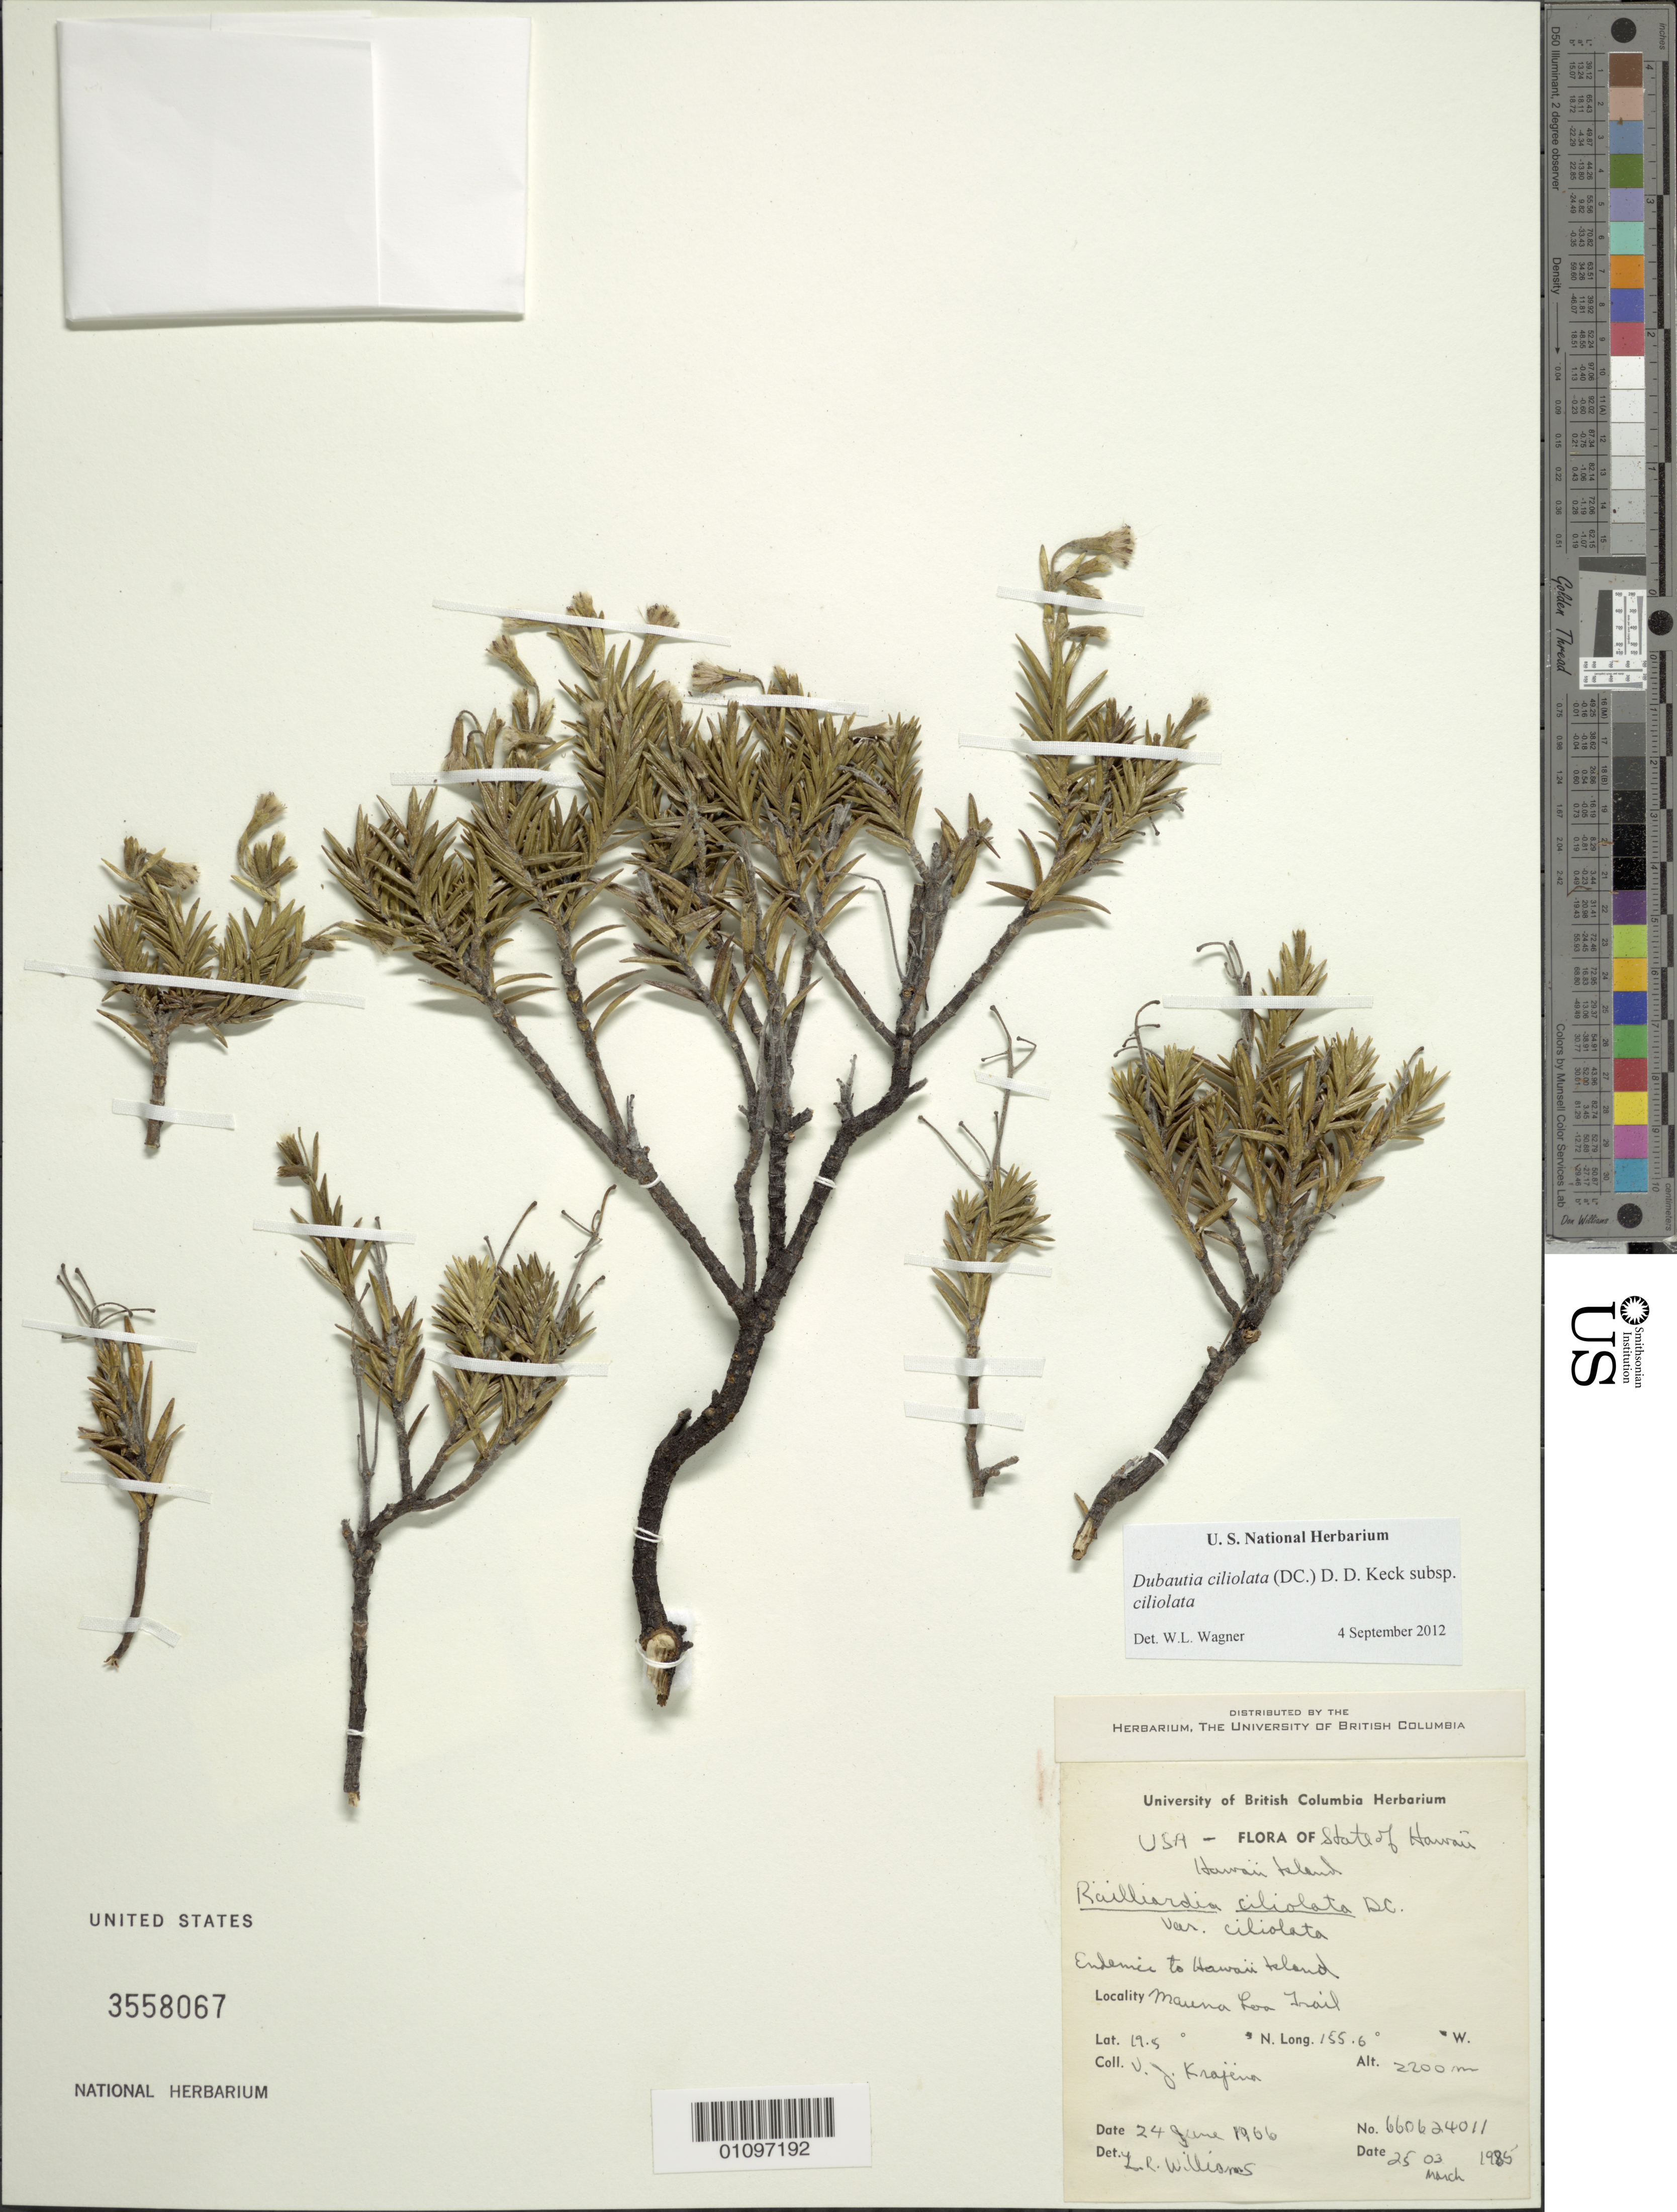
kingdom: Plantae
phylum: Tracheophyta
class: Magnoliopsida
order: Asterales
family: Asteraceae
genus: Dubautia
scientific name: Dubautia ciliolata subsp. ciliolata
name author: (DC.) D.D. Keck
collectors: V. J. Krajina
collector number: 660624011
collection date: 1966-06-24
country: United States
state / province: Hawaii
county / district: Hawaii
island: Hawaii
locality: Mauna Loa Trail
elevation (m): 2200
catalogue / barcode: US 3558067